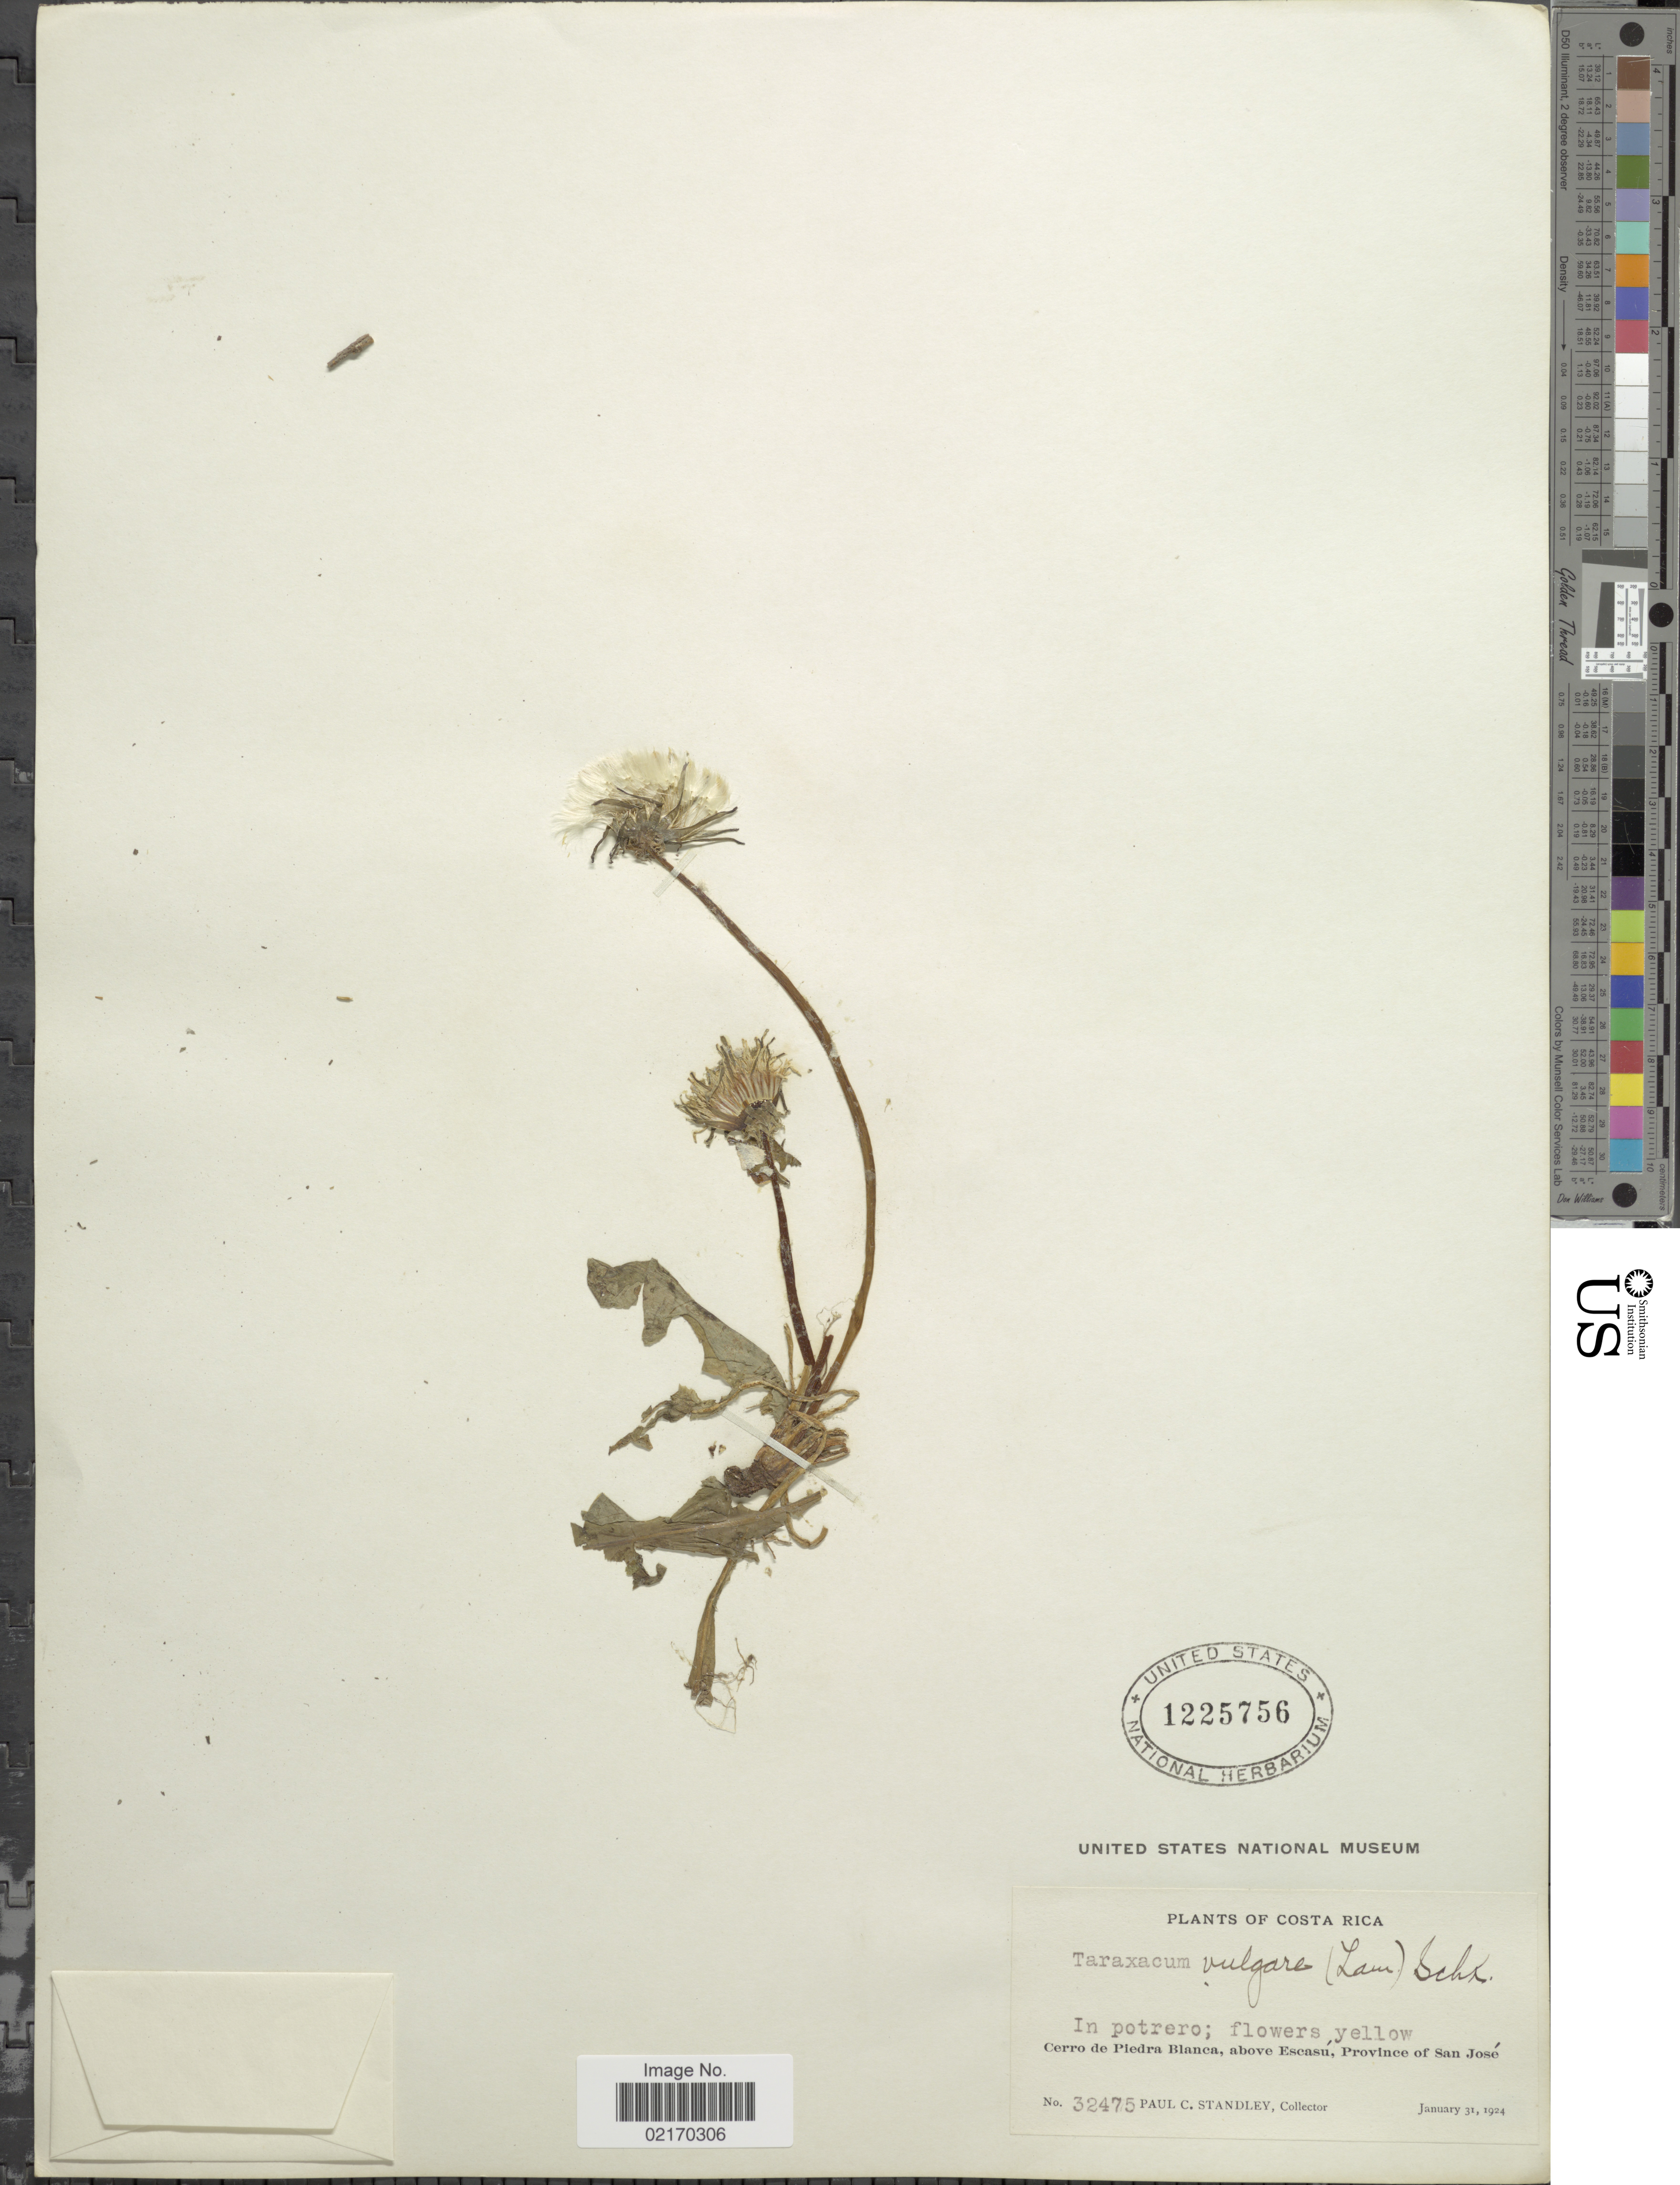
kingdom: Plantae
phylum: Tracheophyta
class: Magnoliopsida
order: Asterales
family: Asteraceae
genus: Taraxacum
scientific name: Taraxacum officinale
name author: G.H. Weber ex F.H. Wigg.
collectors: P. C. Standley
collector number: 32475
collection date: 1924-01-31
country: Costa Rica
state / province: San José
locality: Cerro de Piedra Blanca, above Escasu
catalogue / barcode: US 1225756